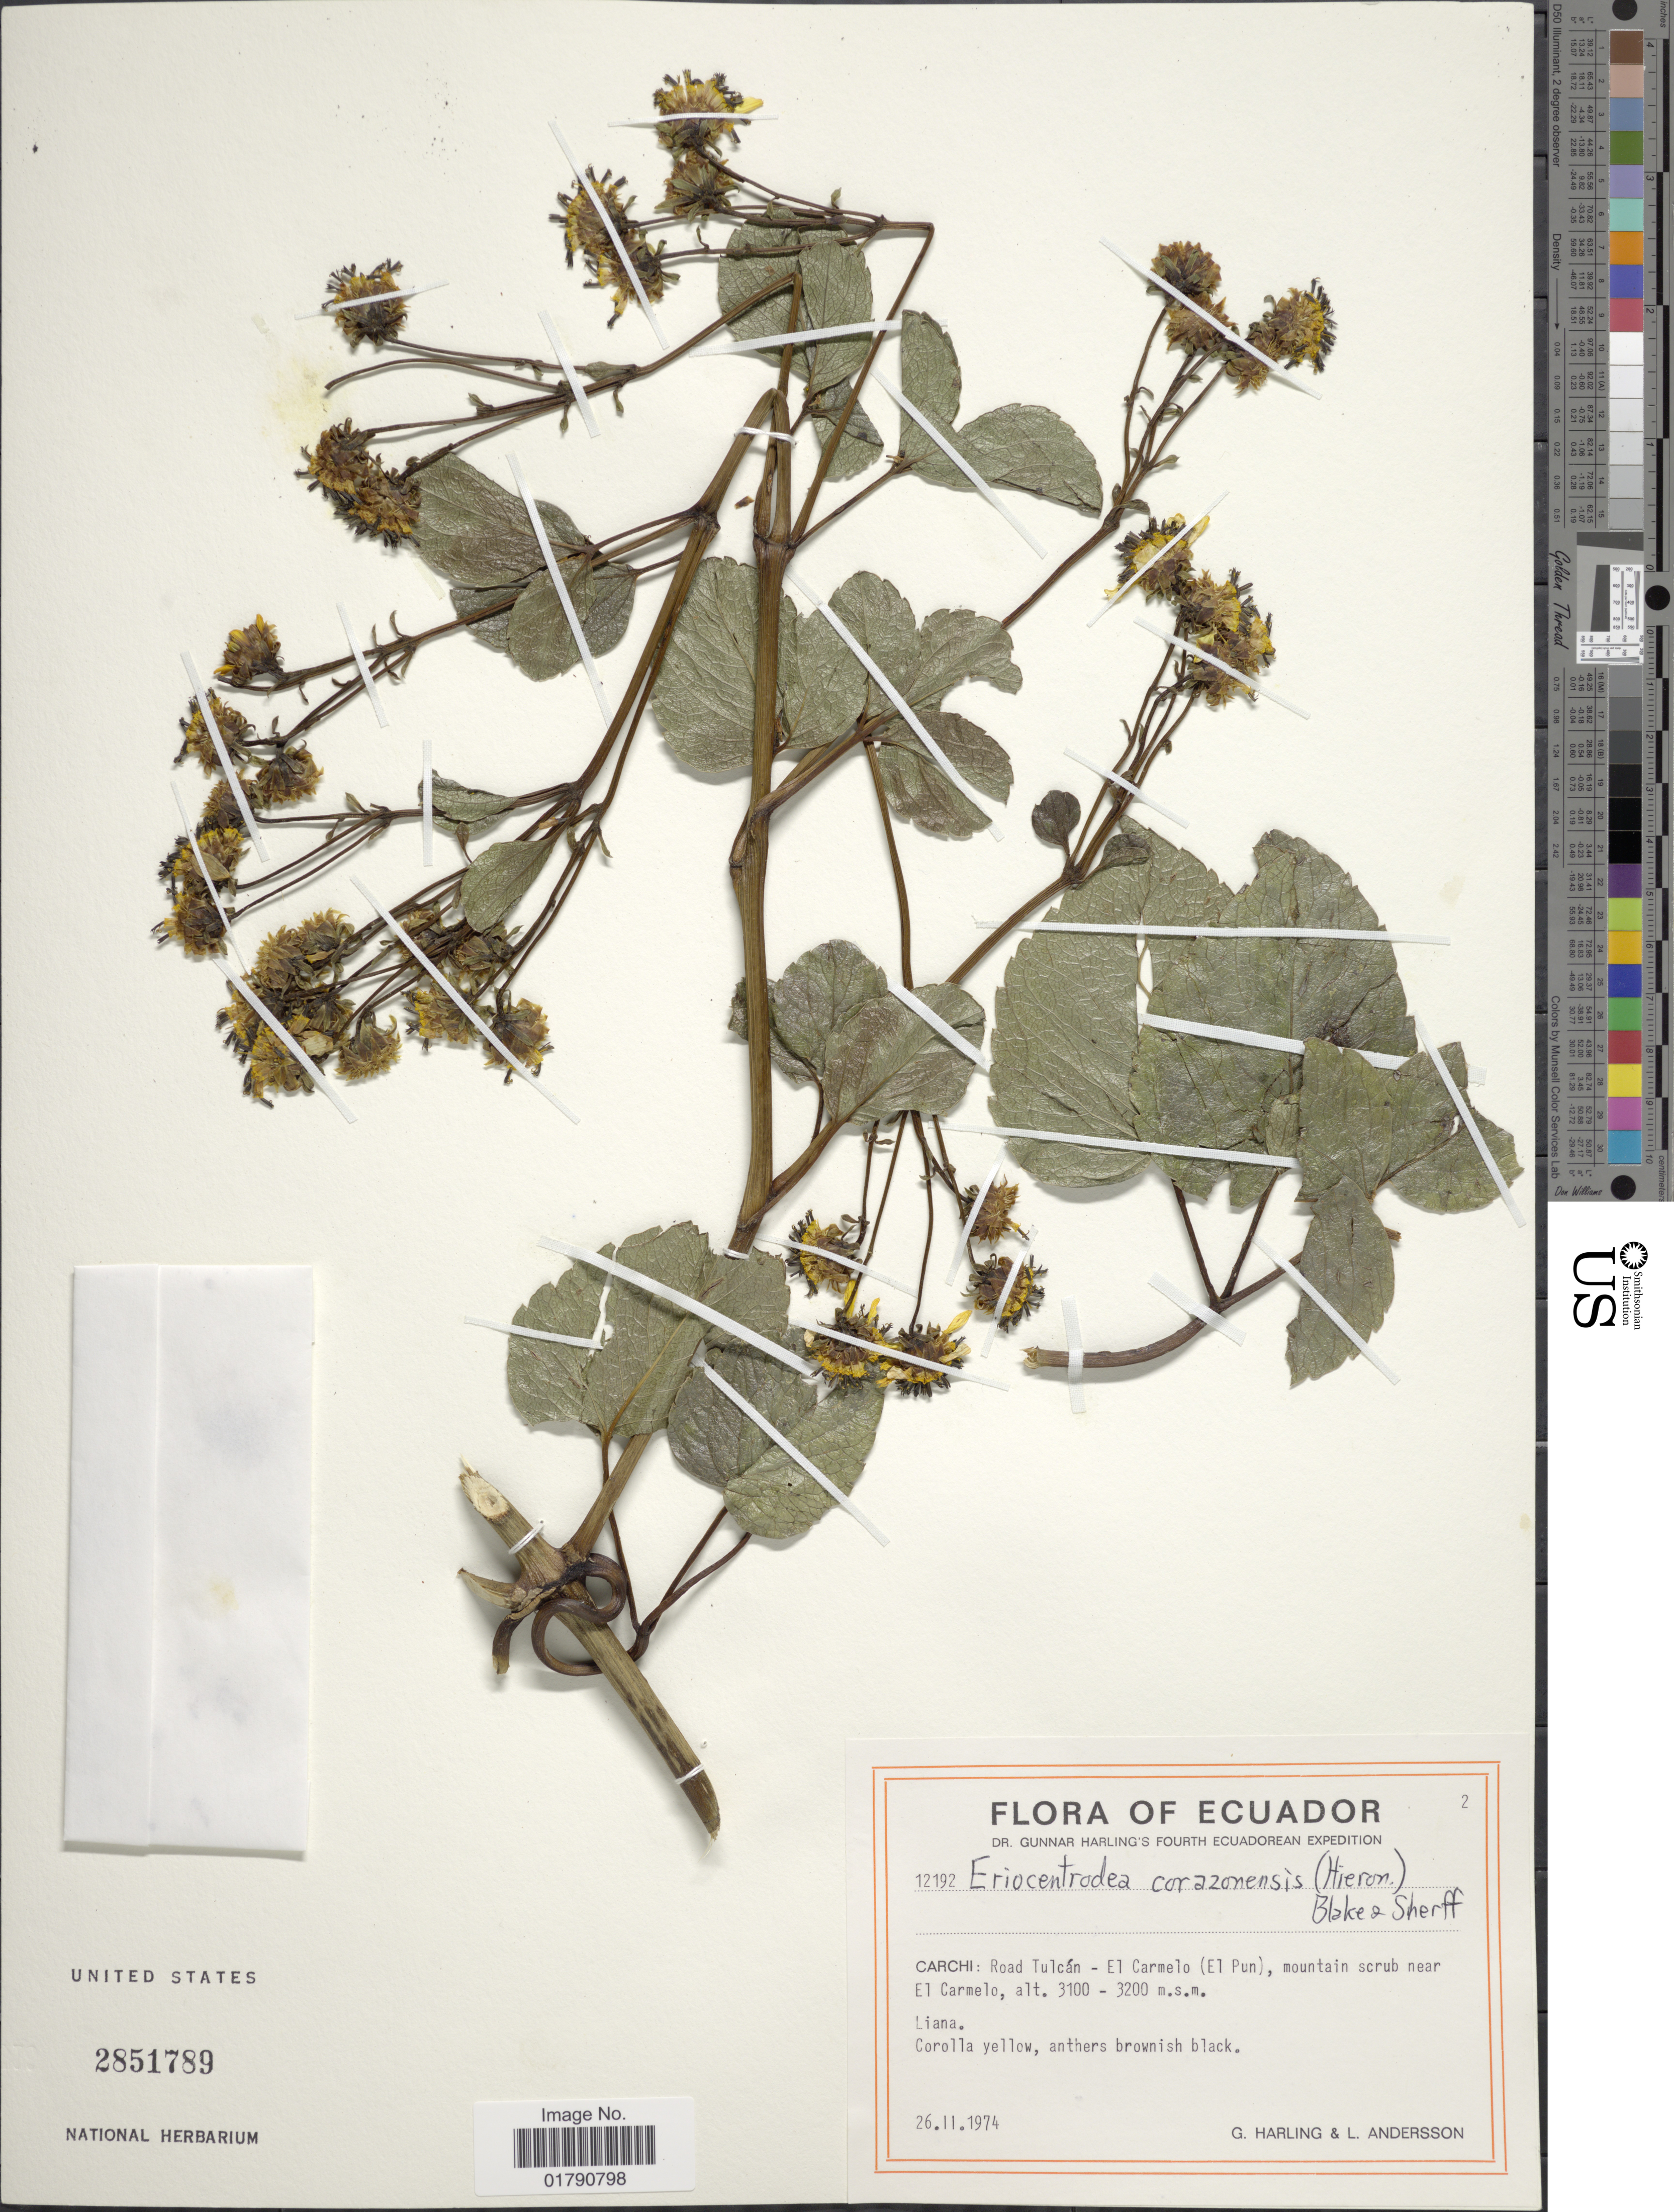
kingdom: Plantae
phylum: Tracheophyta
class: Magnoliopsida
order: Asterales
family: Asteraceae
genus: Ericentrodea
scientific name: Ericentrodea corazonensis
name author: (Hieron.) S.F. Blake & Sherff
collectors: G. Harling & L. Andersson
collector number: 12192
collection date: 1974-02-26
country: Ecuador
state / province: Carchi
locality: Road Tulcan-El Carmelo (El Pun), mountain scrub near El Carmelo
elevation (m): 3100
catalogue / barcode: US 2851789